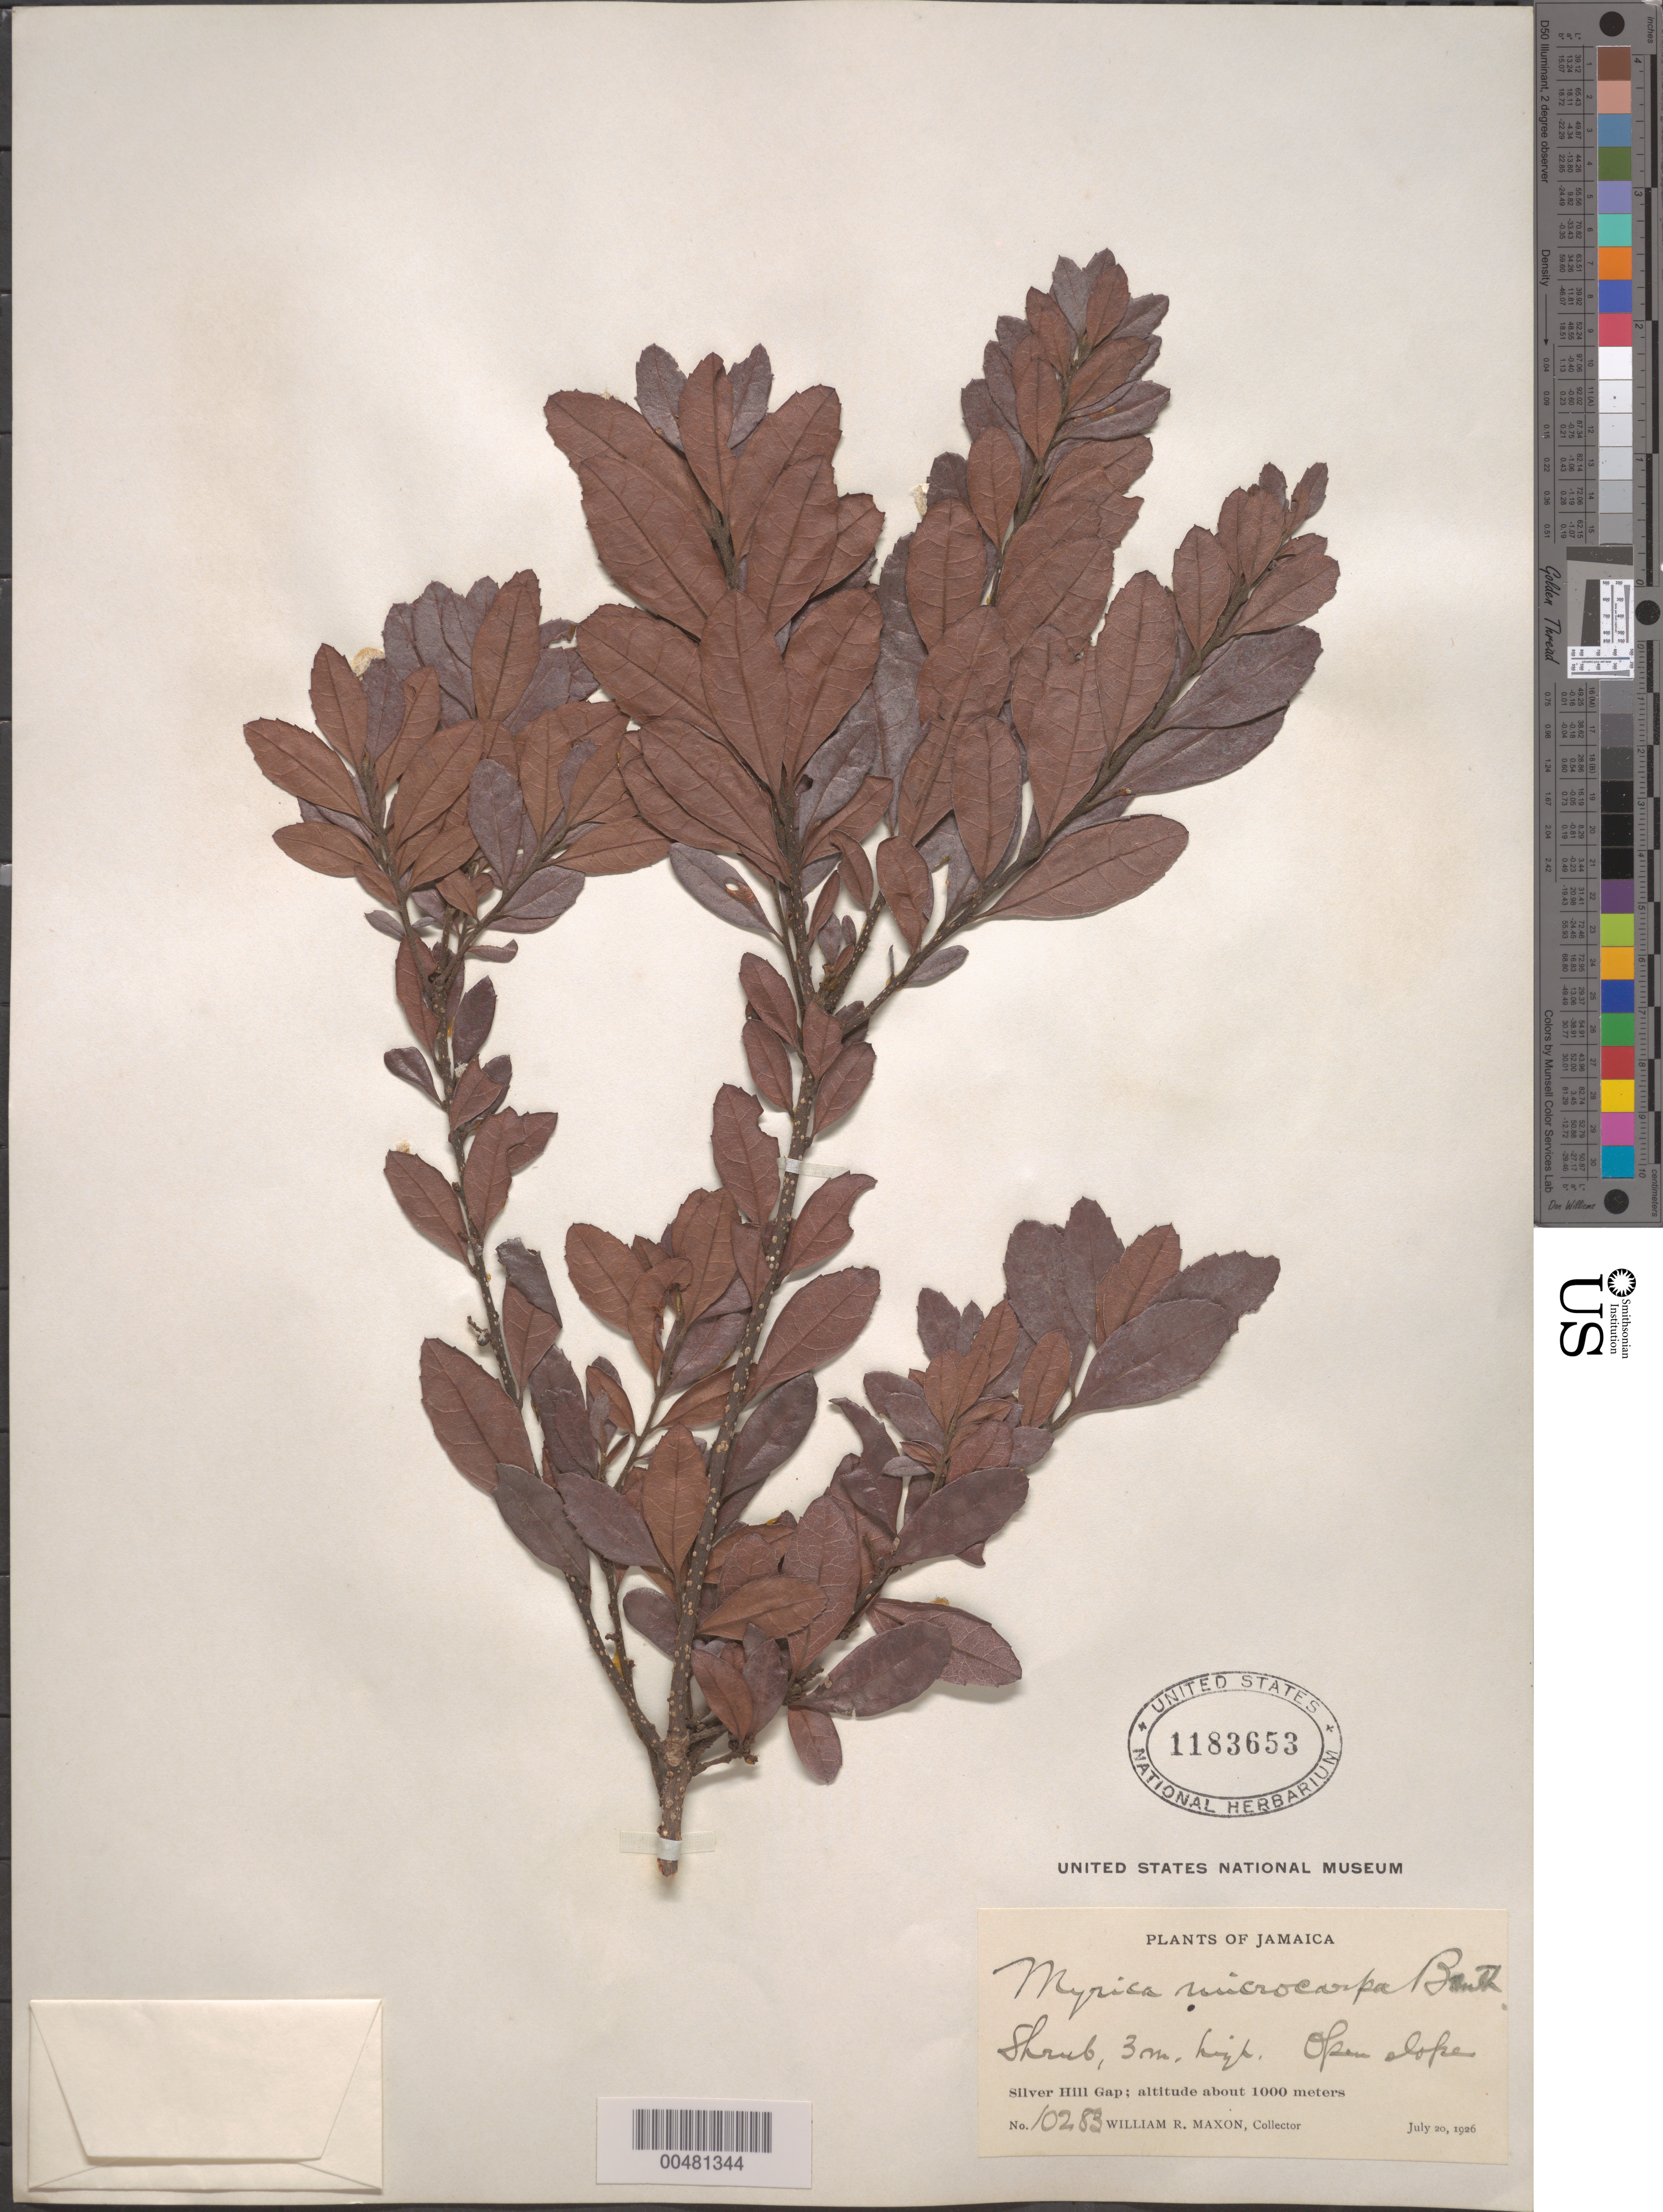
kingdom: Plantae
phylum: Tracheophyta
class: Magnoliopsida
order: Fagales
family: Myricaceae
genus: Myrica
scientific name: Myrica microcarpa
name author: Benth.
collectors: W. R. Maxon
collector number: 10283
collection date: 1926-07-20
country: Jamaica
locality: Silver Hill Gap.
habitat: Open slopes.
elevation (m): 1000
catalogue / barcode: US 1183653